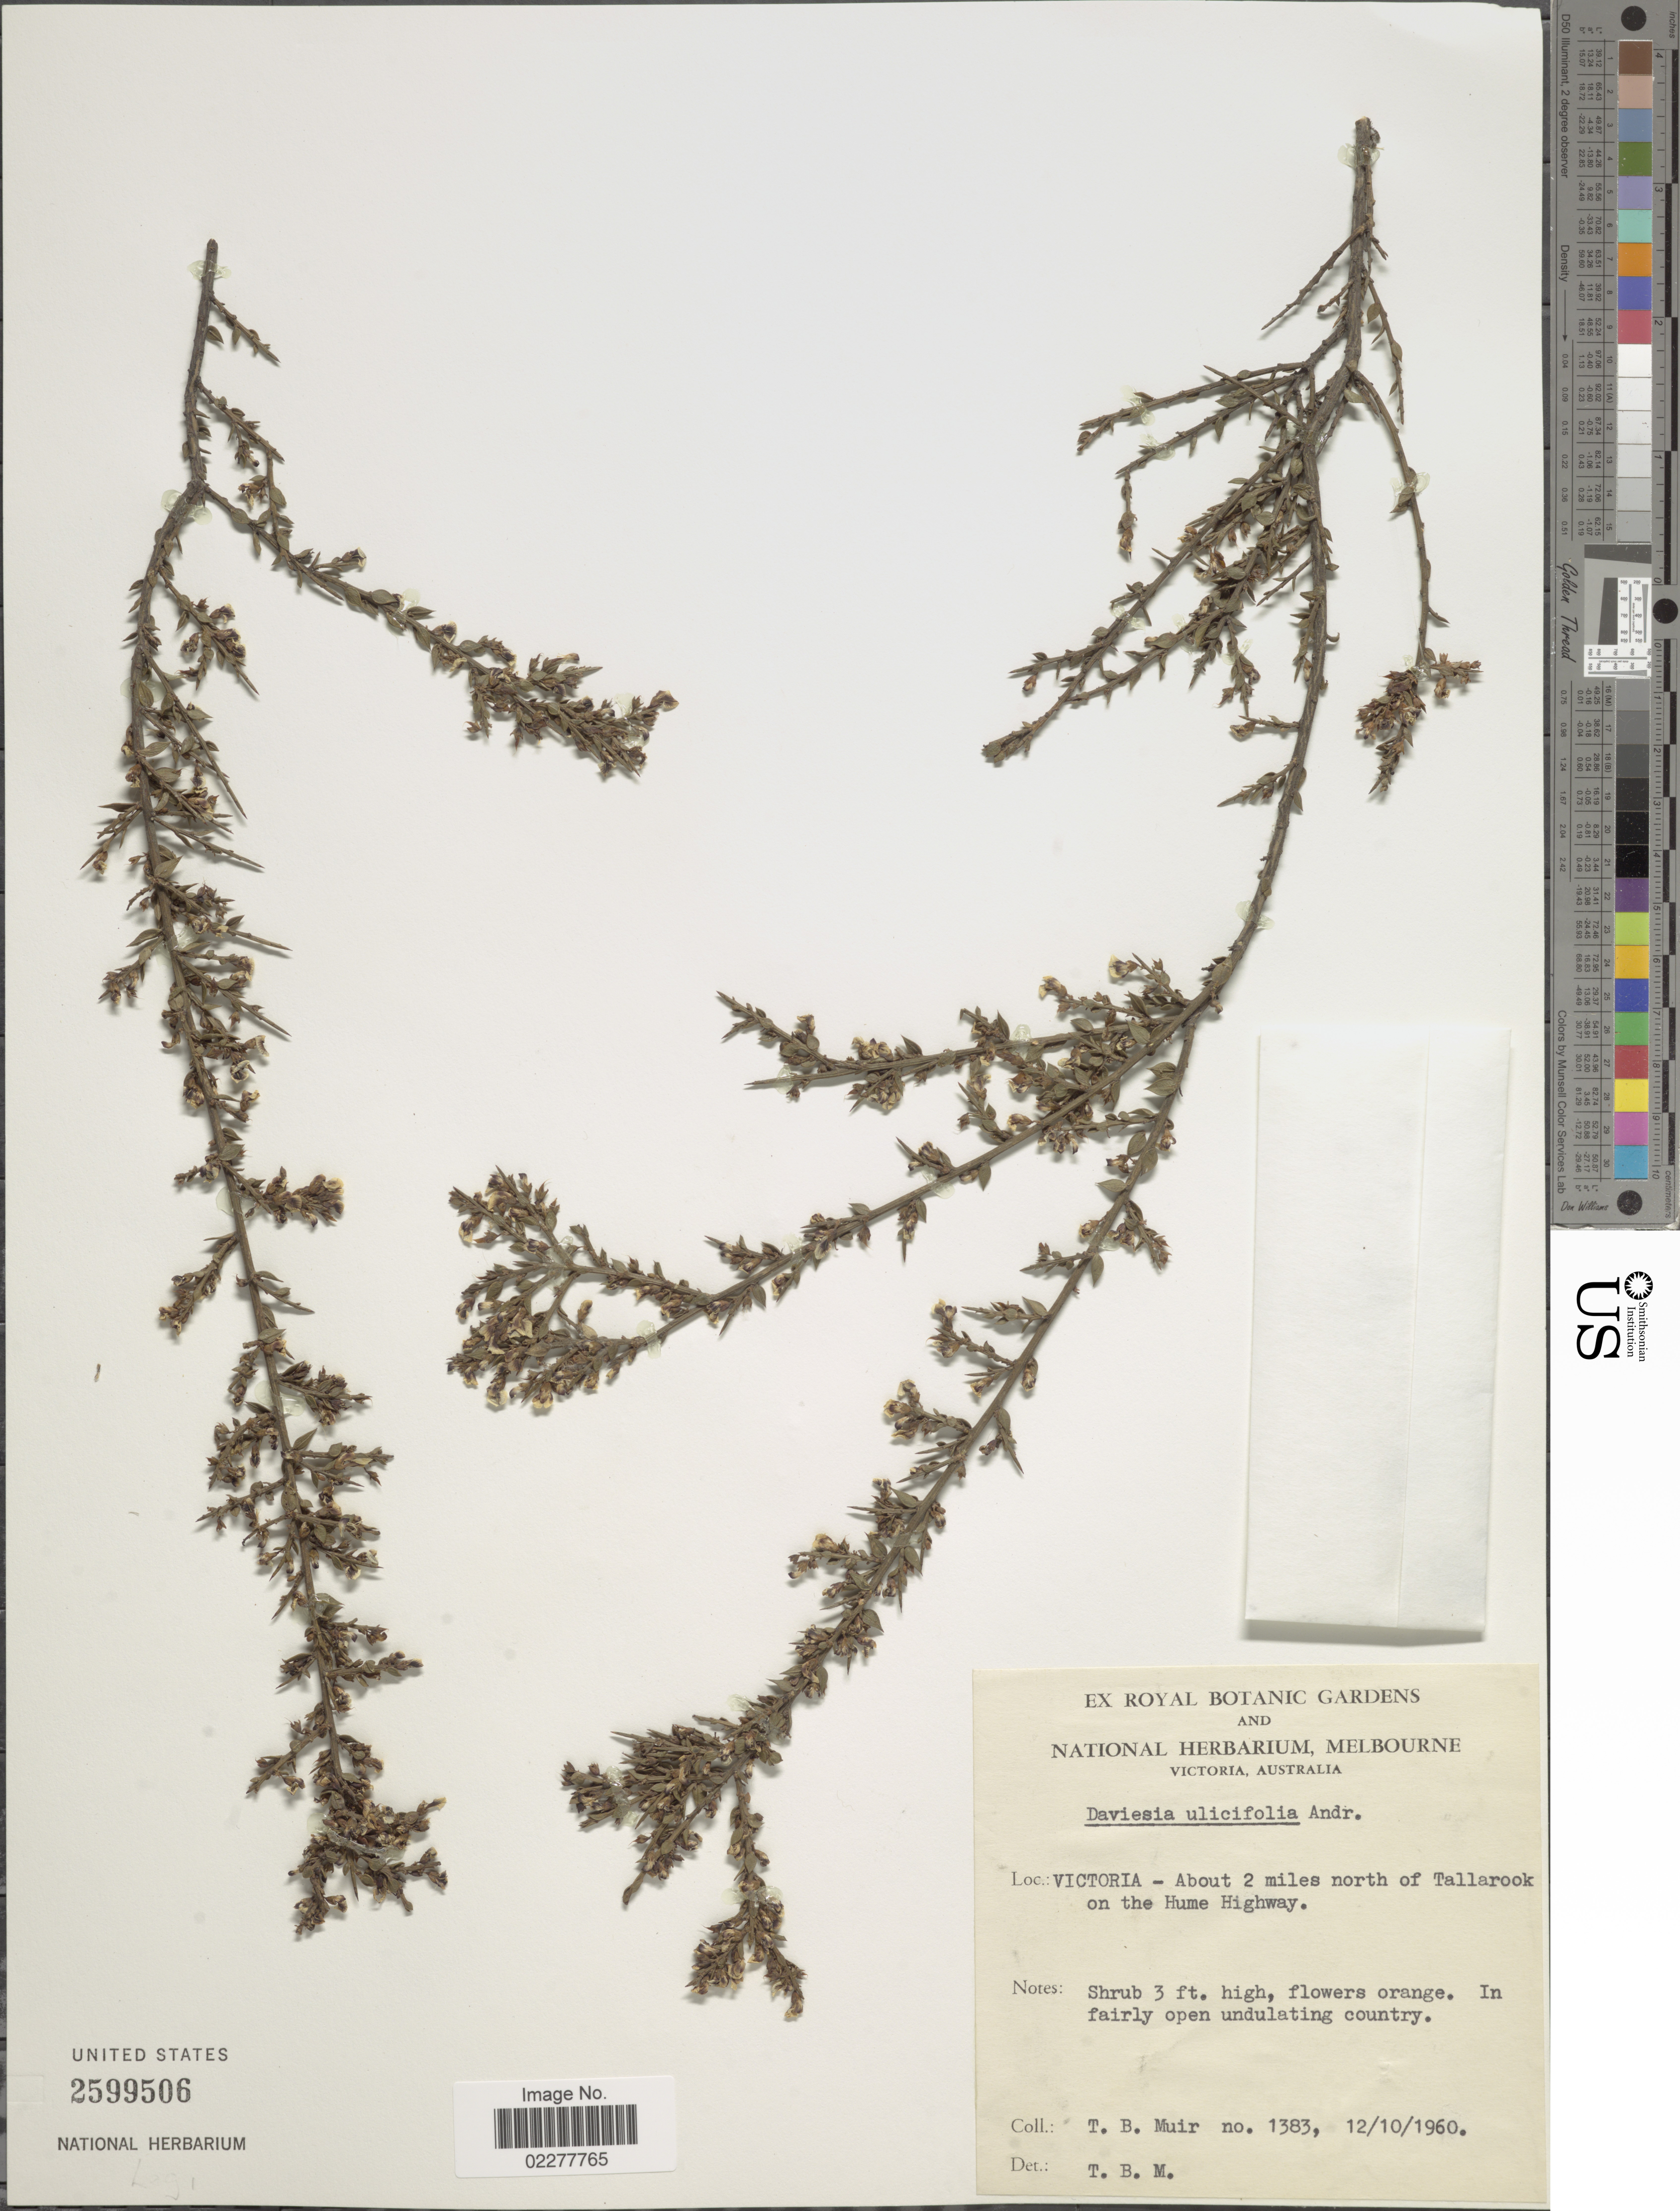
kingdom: Plantae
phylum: Tracheophyta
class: Magnoliopsida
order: Fabales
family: Fabaceae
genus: Daviesia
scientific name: Daviesia ulicifolia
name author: Andrews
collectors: T. Muir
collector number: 1383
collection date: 1960-10-12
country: Australia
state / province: Victoria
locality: Victoria - About 2 miles north of Tallarook on the Hume Highway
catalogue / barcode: US 2599506